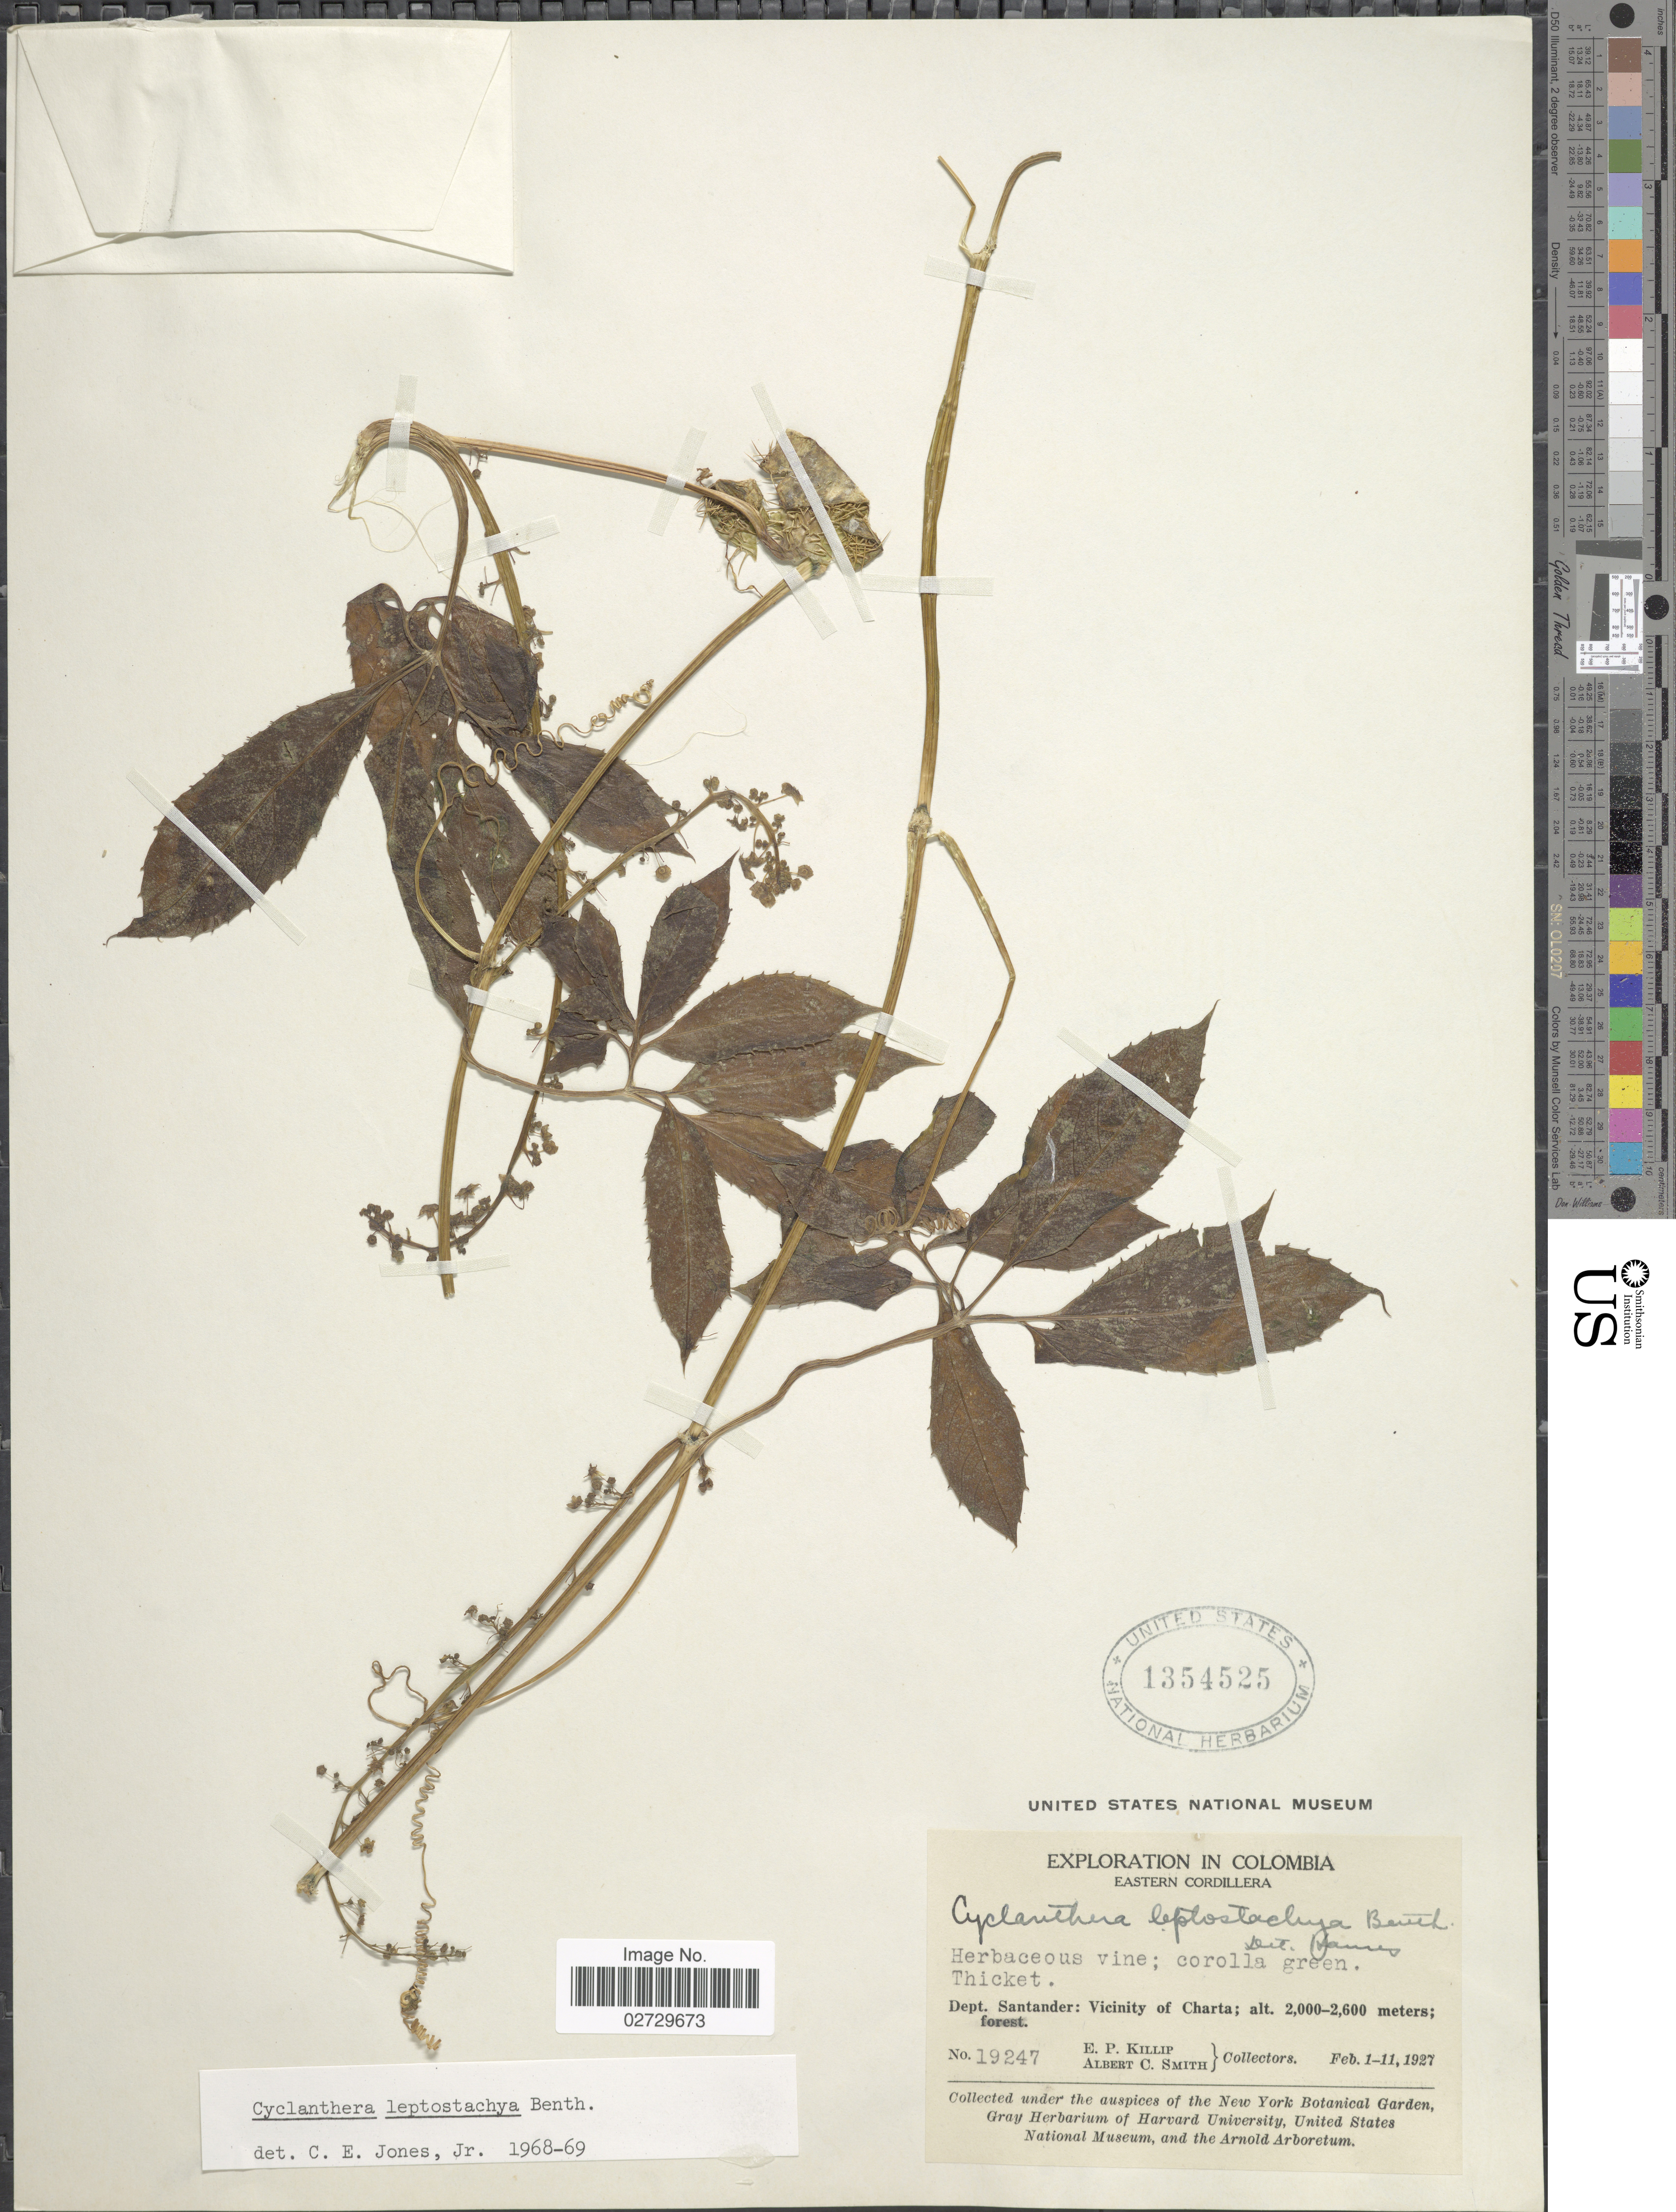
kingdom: Plantae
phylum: Tracheophyta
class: Magnoliopsida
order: Cucurbitales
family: Cucurbitaceae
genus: Cyclanthera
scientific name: Cyclanthera leptostachya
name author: Benth.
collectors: E. P. Killip & A. C. Smith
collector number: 19247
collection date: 1927-02-01/1927-02-11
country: Colombia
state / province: Santander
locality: Eastern Cordillera. Dept. Santander: Vicinity of Charta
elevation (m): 2000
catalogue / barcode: US 1354525